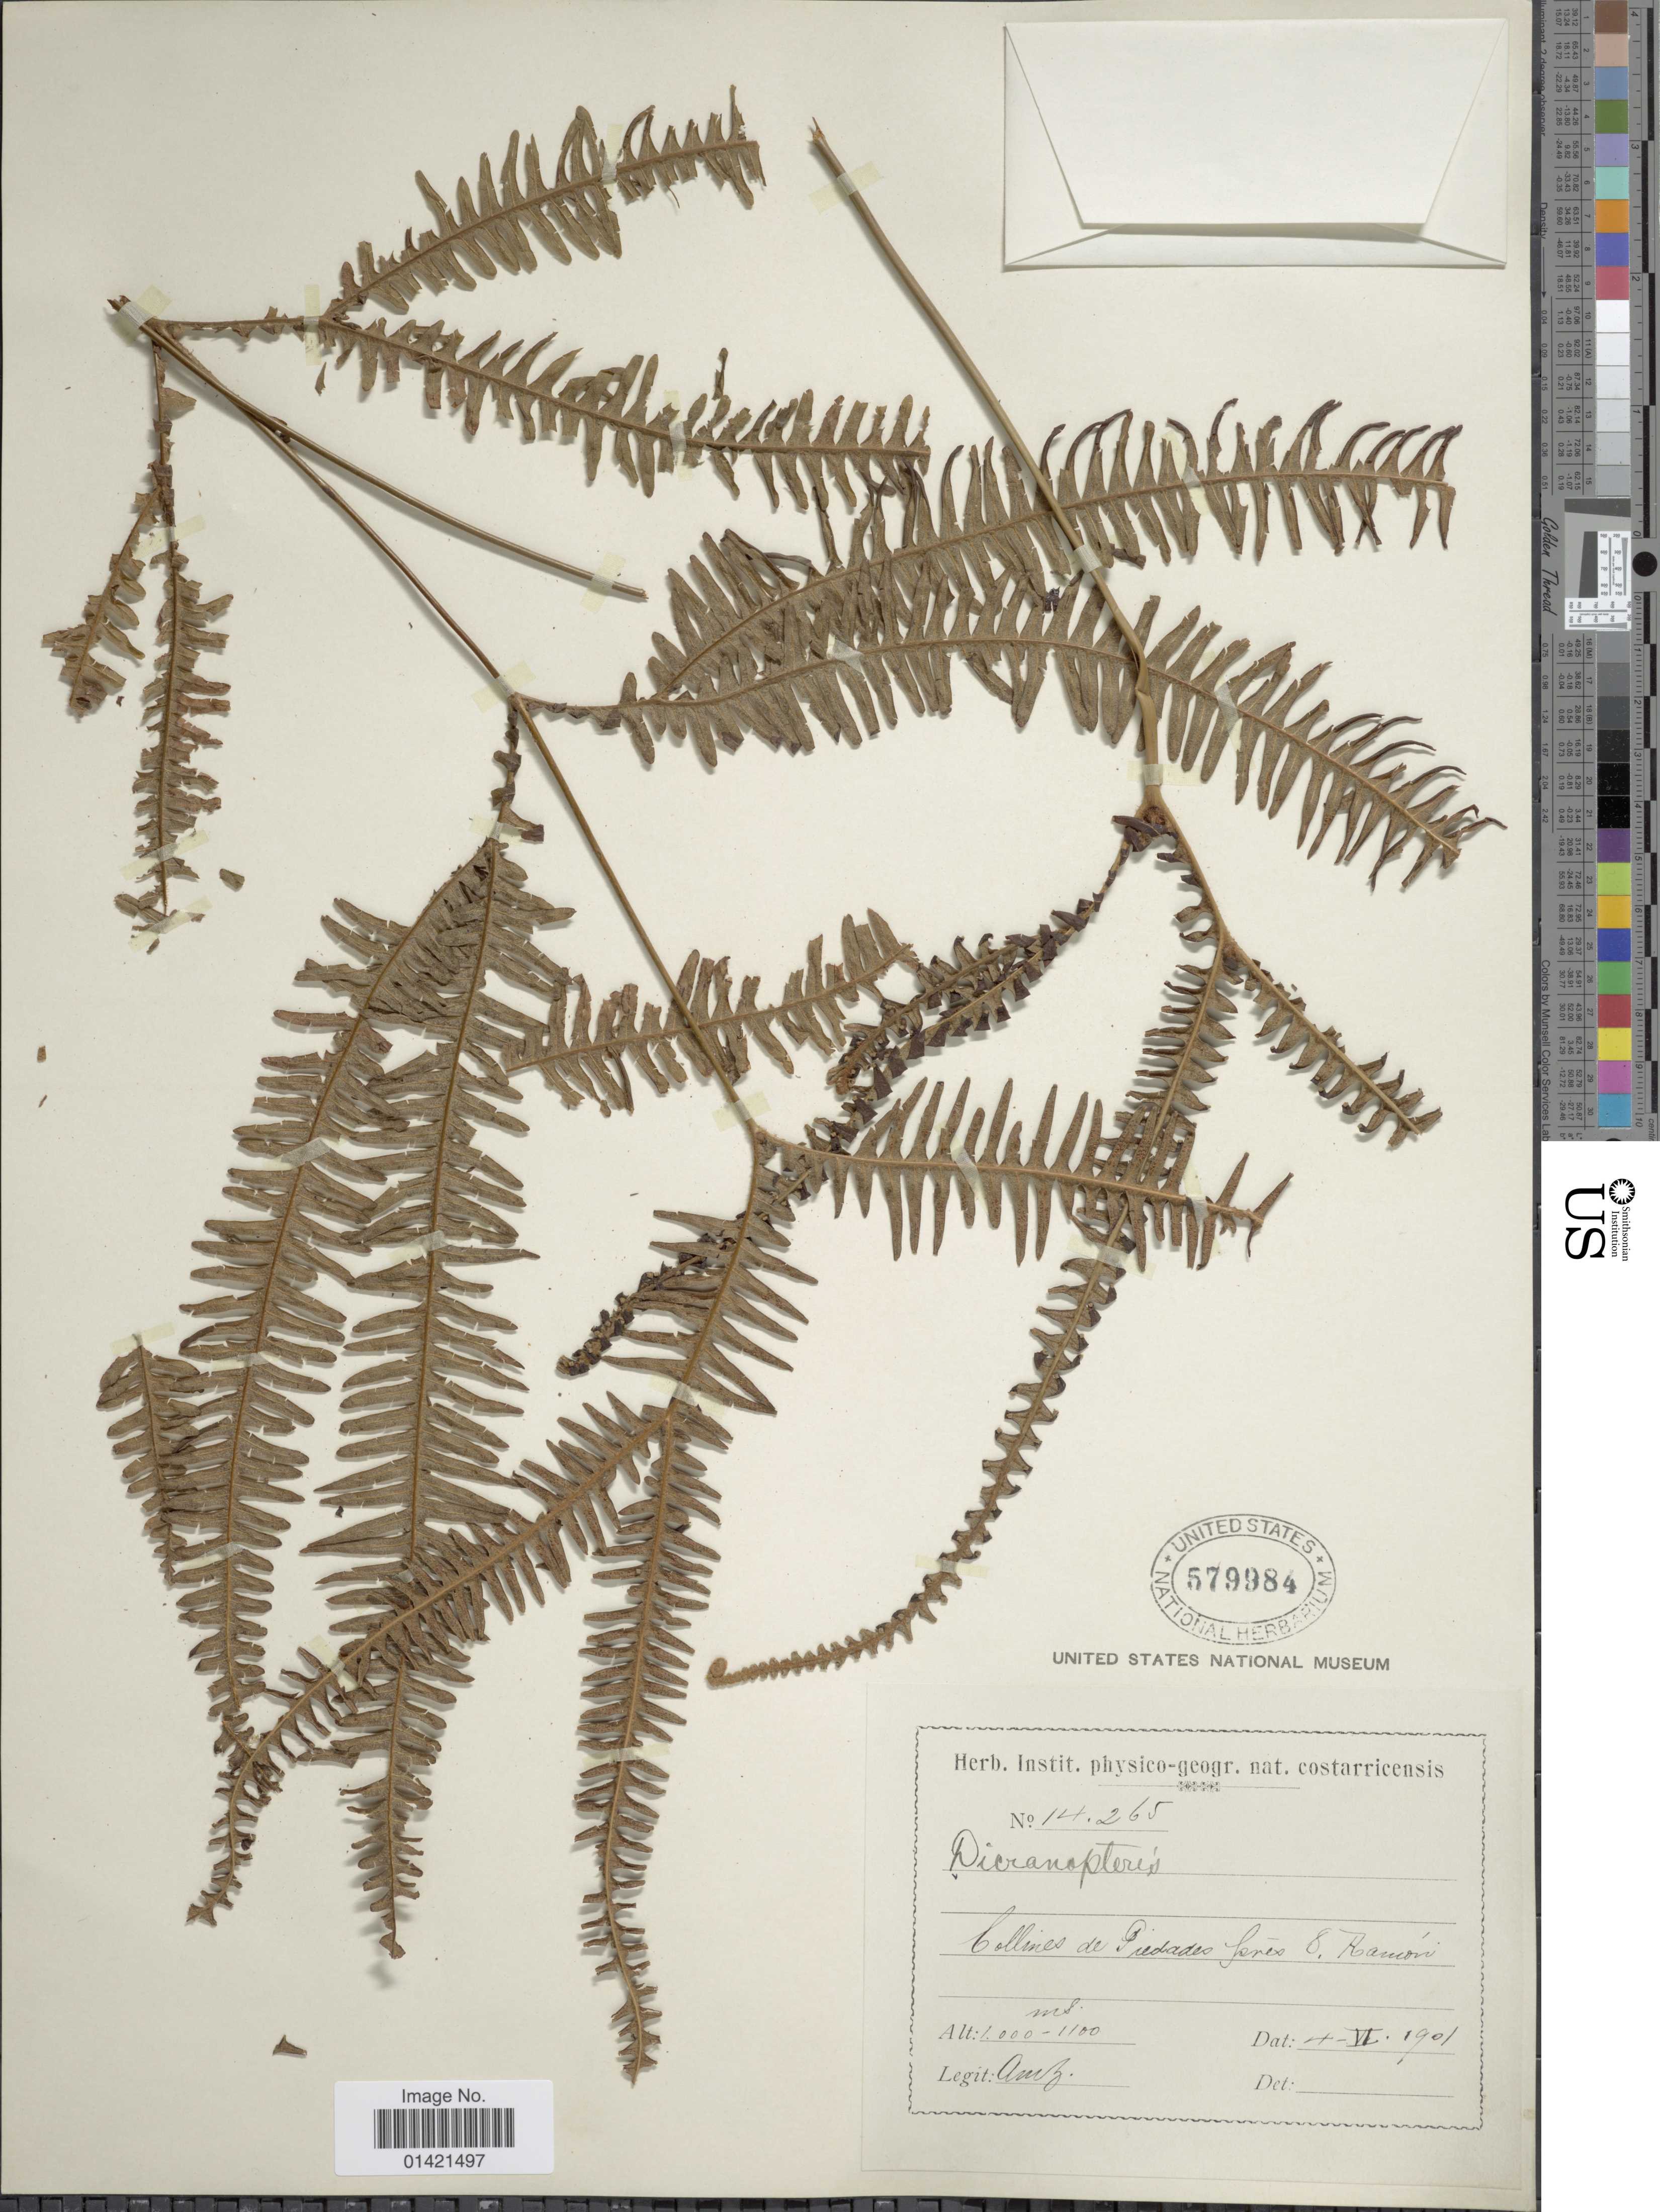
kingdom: Plantae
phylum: Tracheophyta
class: Polypodiopsida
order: Gleicheniales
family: Gleicheniaceae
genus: Sticherus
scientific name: Sticherus bifidus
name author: (Willd.) Ching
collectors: A. Brenes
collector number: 14265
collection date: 1901-06-04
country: Costa Rica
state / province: Alajuela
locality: Collines de Piedades près S. Ramón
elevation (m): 1000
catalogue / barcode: US 579984